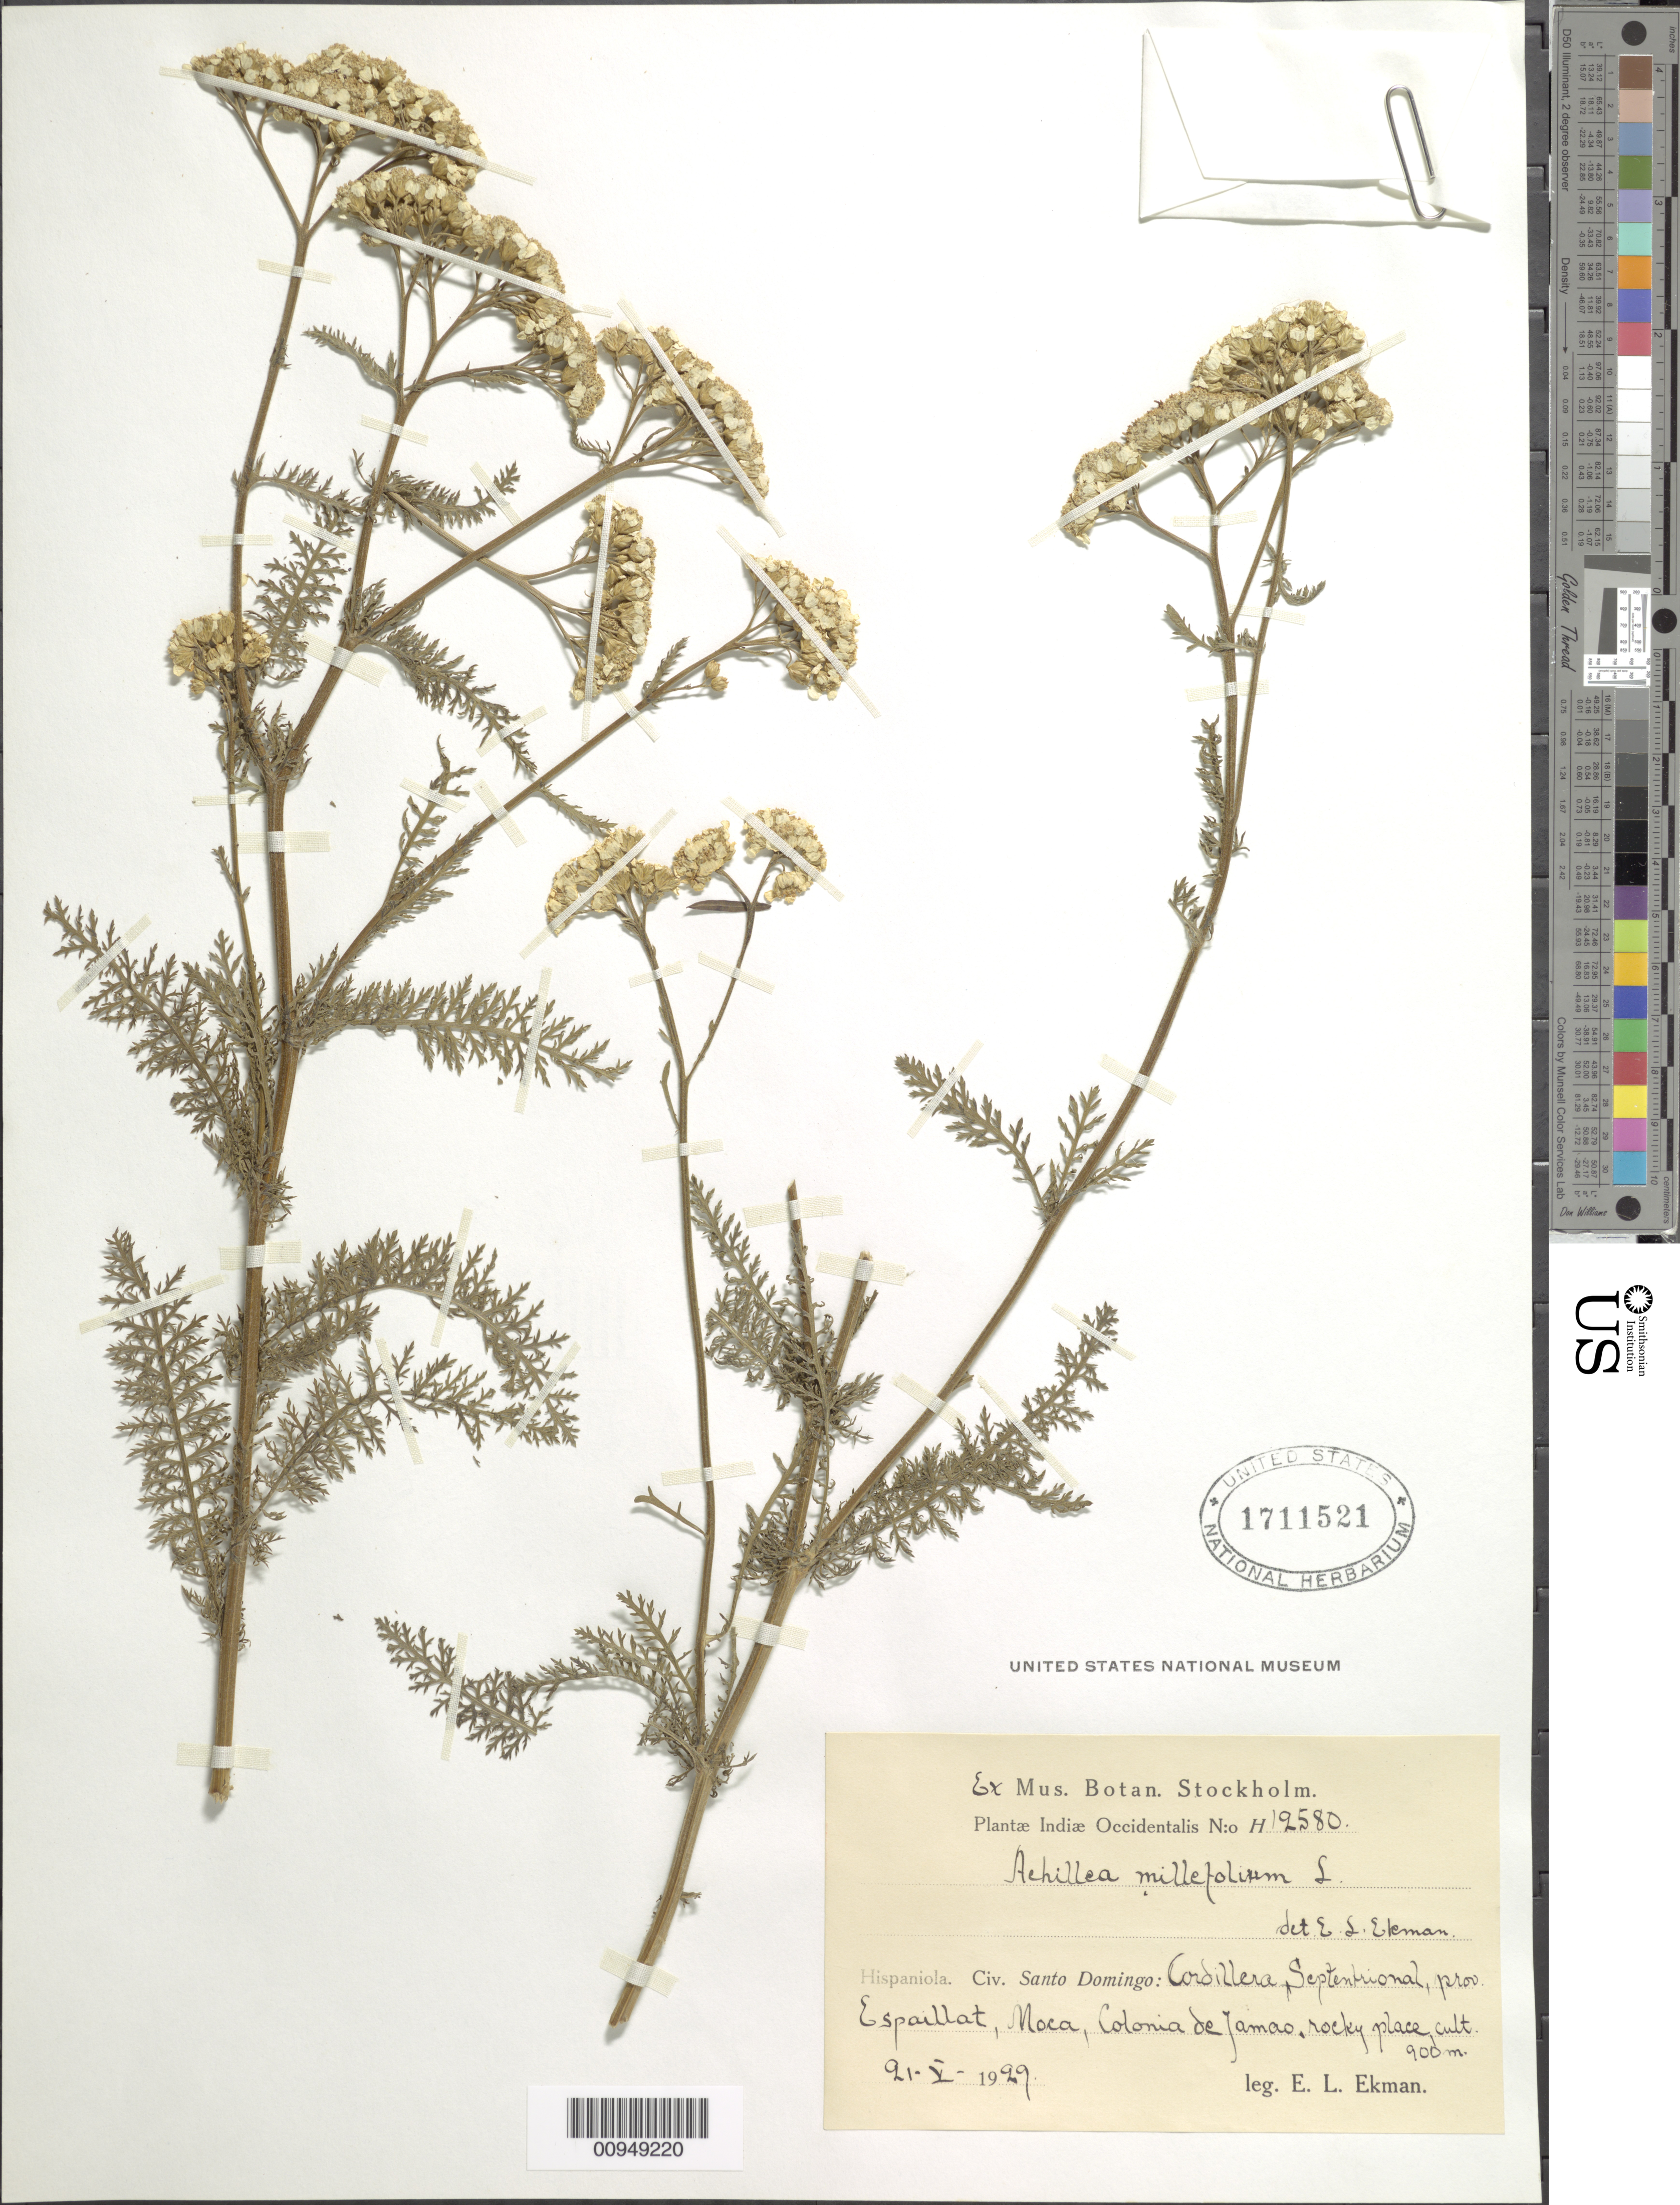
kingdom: Plantae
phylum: Tracheophyta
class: Magnoliopsida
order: Asterales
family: Asteraceae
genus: Achillea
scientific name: Achillea millefolium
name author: L.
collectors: E. L. Ekman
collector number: H 12580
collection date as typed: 21 May 1929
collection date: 1929-05-21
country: Dominican Republic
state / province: Espaillat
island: Hispaniola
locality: Cordillera Septentrional, Moca, Colonia de Jamas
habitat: Rocky place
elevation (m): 900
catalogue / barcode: US 1711521